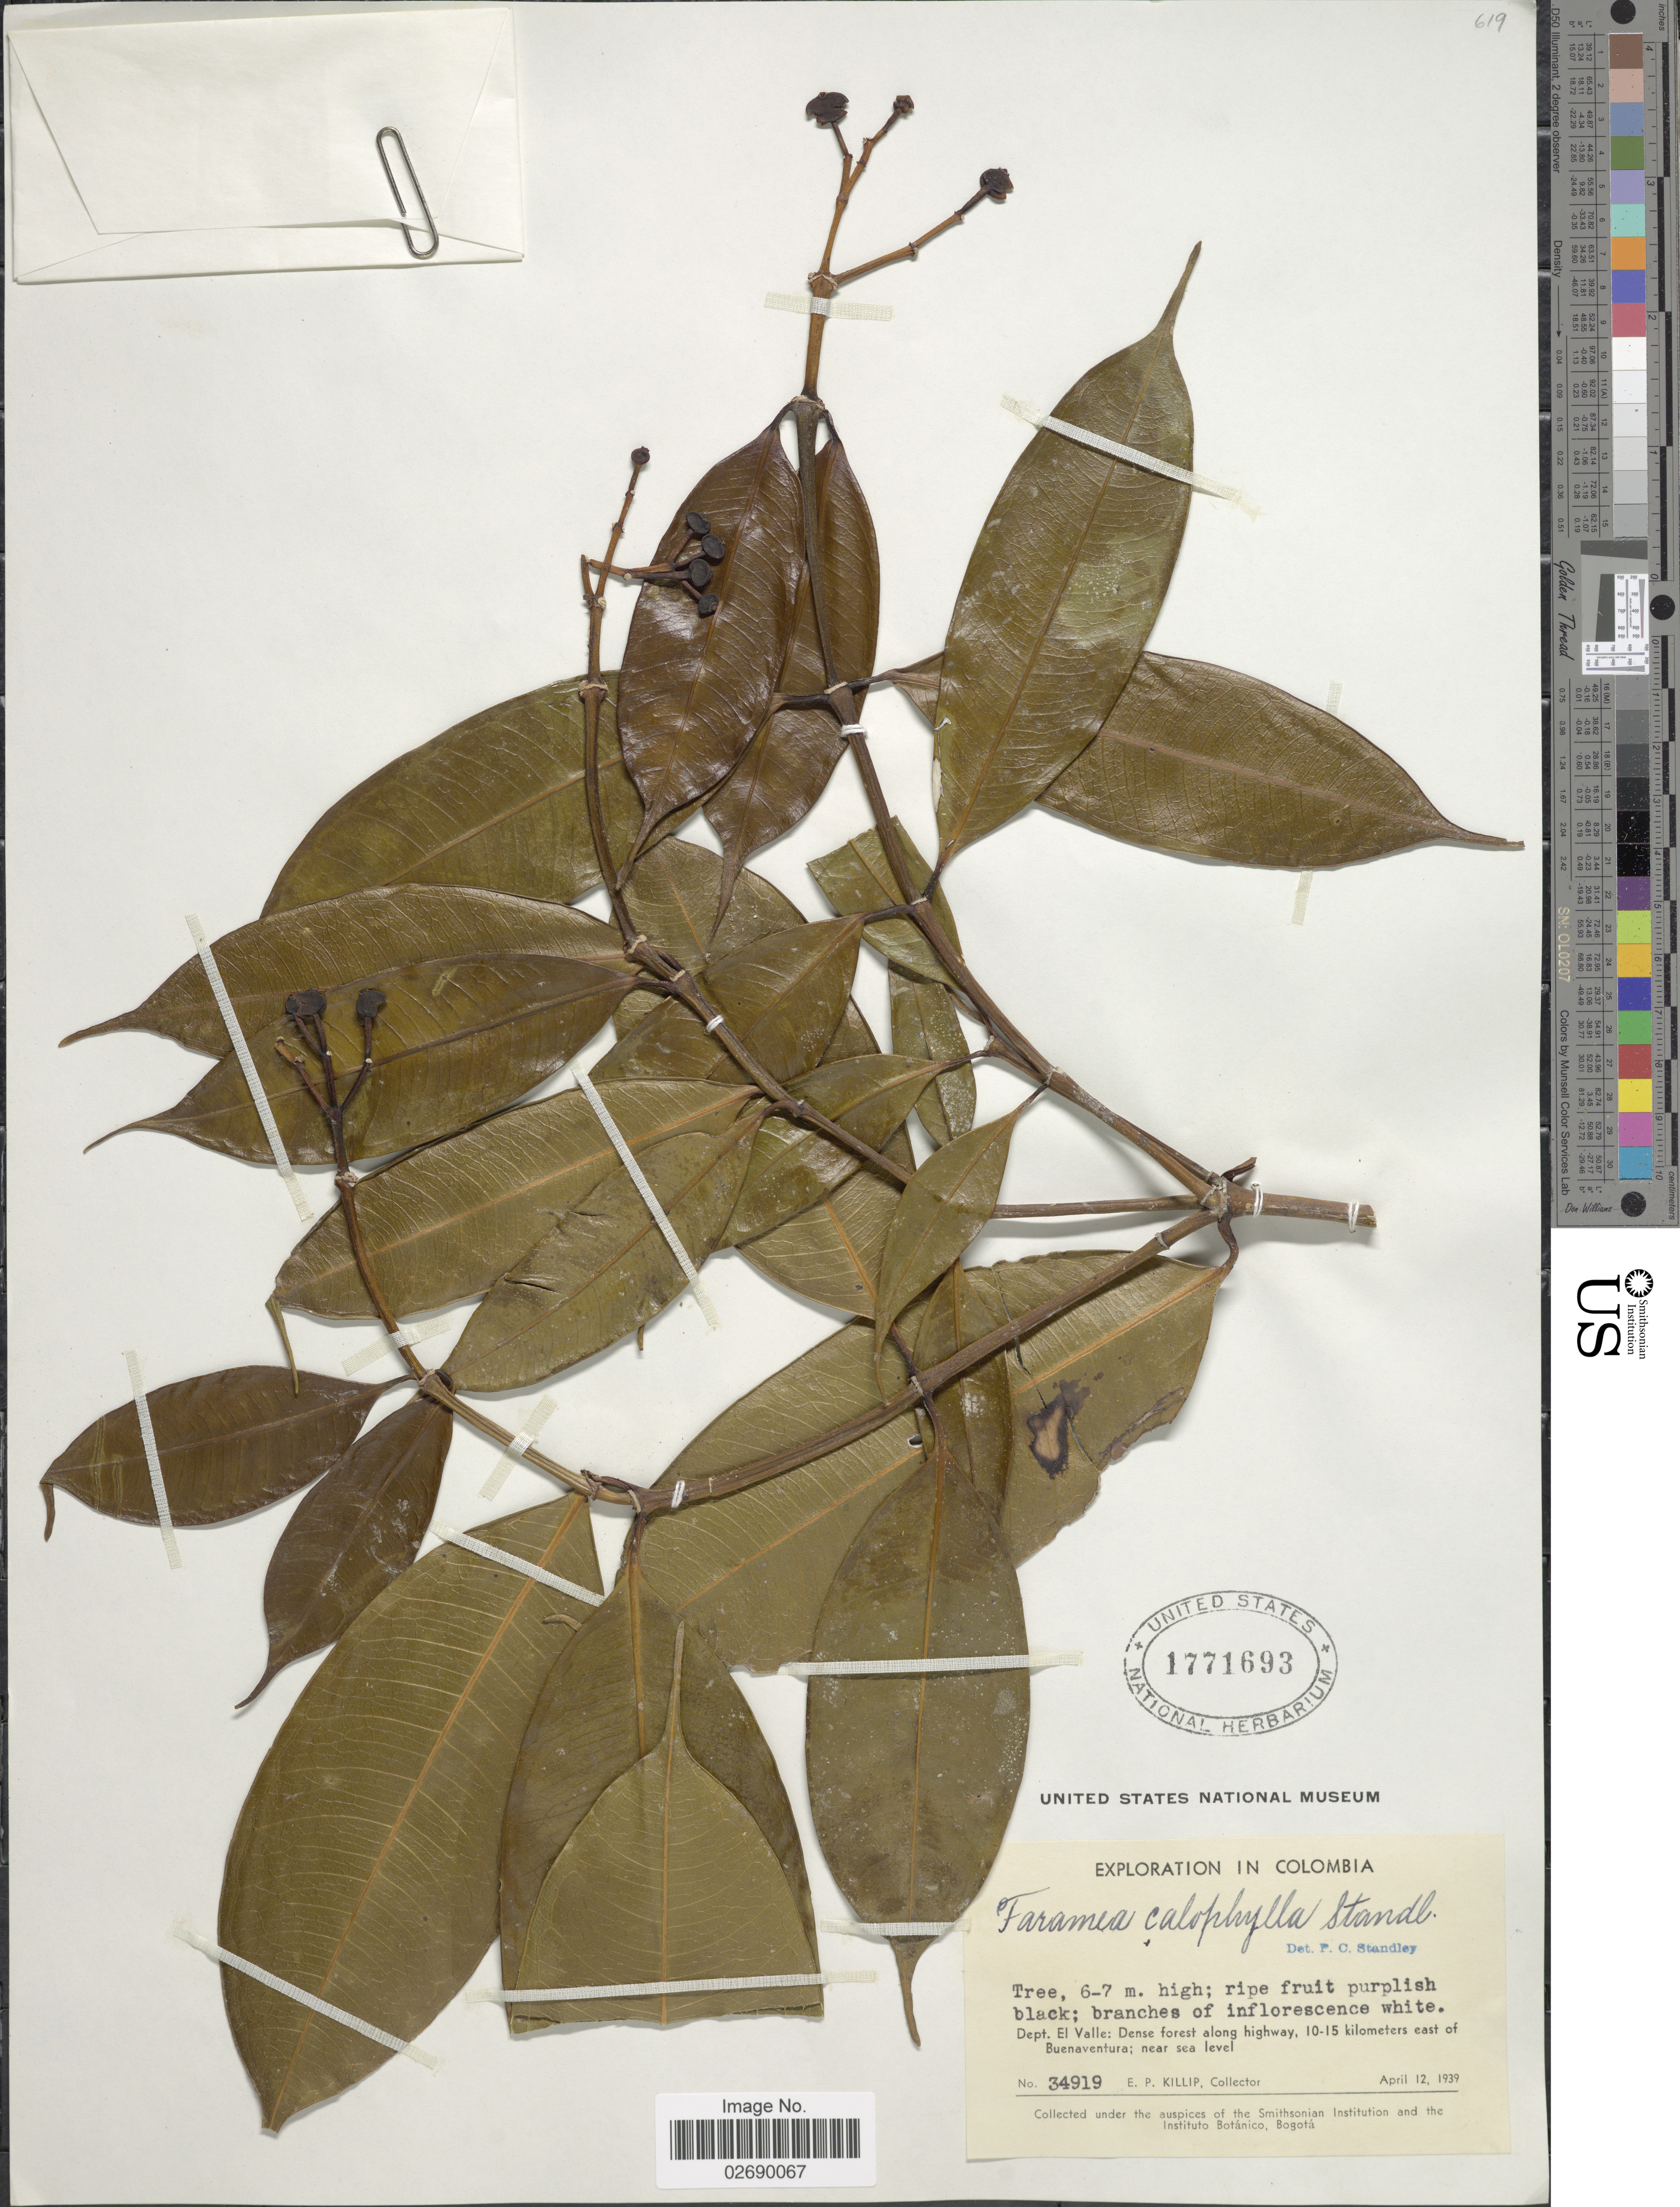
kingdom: Plantae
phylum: Tracheophyta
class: Magnoliopsida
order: Gentianales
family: Rubiaceae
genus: Faramea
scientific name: Faramea calophylla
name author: Standl.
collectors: E. P. Killip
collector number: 34919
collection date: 1939-04-12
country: Colombia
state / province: Valle del Cauca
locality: Dept. El Valle. Demse forest along highway, 10-15 kilometers east of Buenaventura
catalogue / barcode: US 1771693